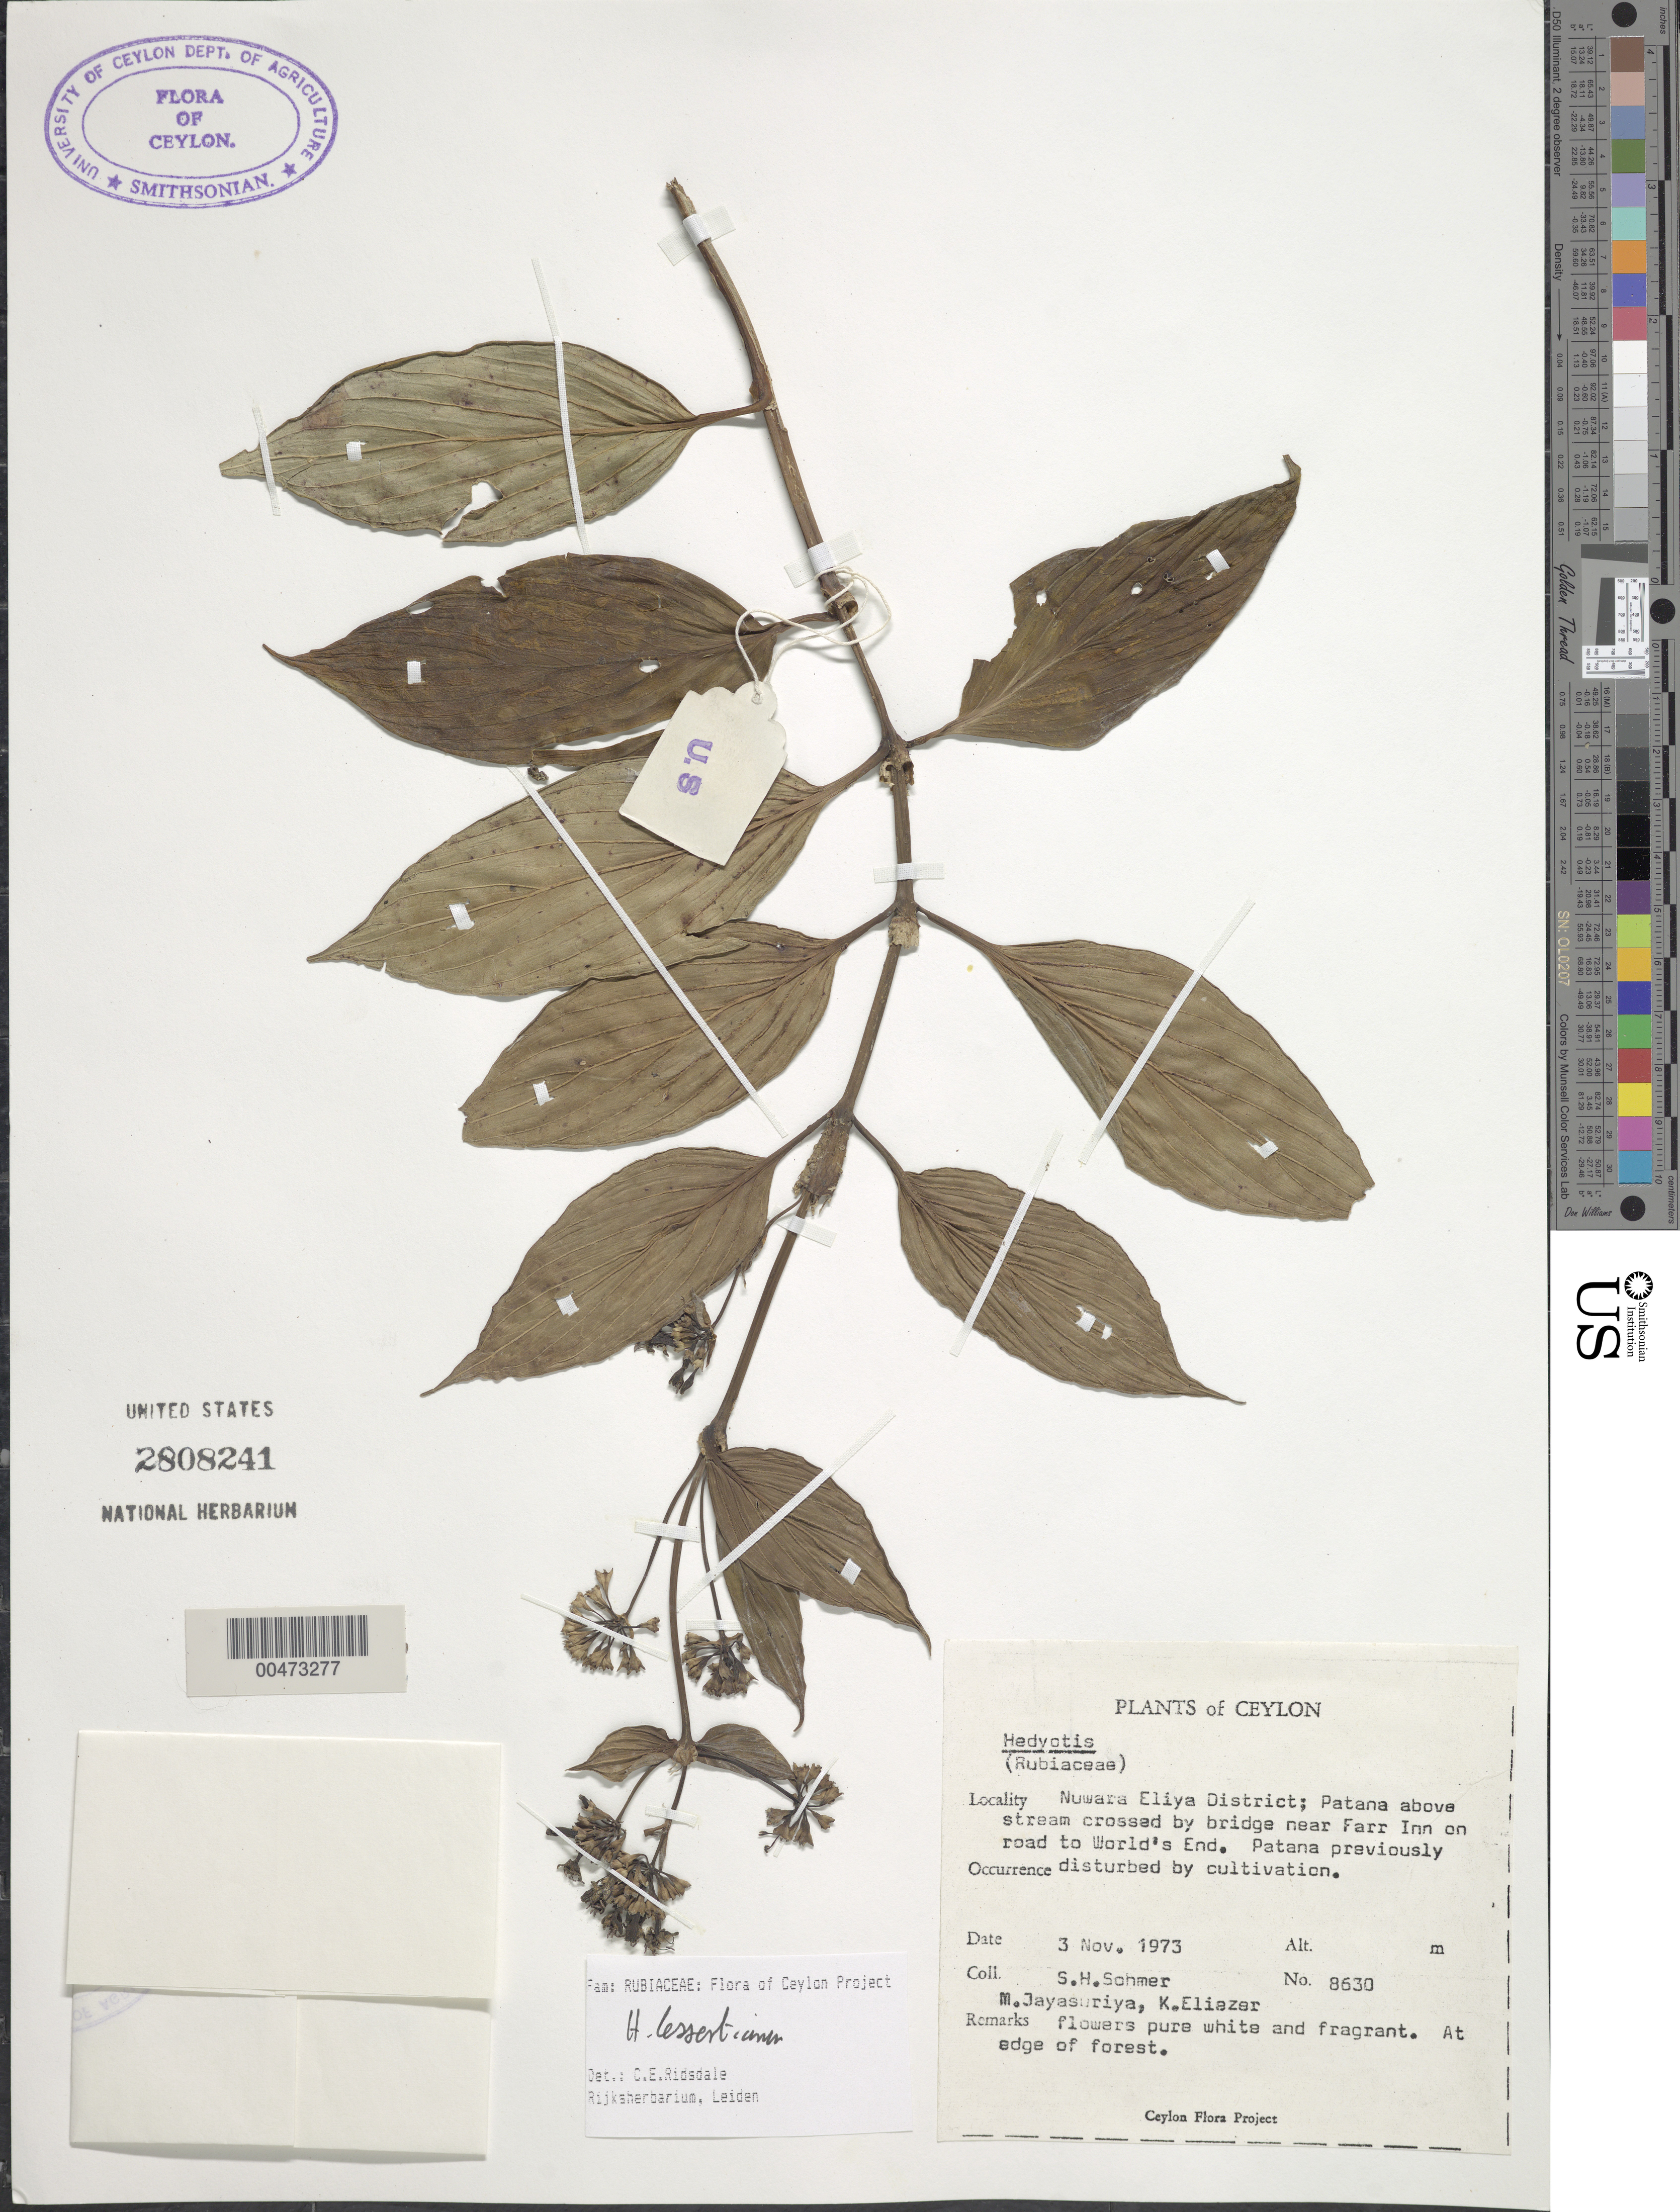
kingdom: Plantae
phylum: Tracheophyta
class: Magnoliopsida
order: Gentianales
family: Rubiaceae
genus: Hedyotis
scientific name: Hedyotis lessertiana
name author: Arn.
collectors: S. H. Sohmer, A. H. Jayasuriya & K. Eliezer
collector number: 8630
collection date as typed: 03 Nov 1973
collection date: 1973-11-03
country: Sri Lanka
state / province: Central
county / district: Nuwara Eliya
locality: Patana above stream crossed by bridge near Farr Inn on rd to World's End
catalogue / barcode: US 2808241